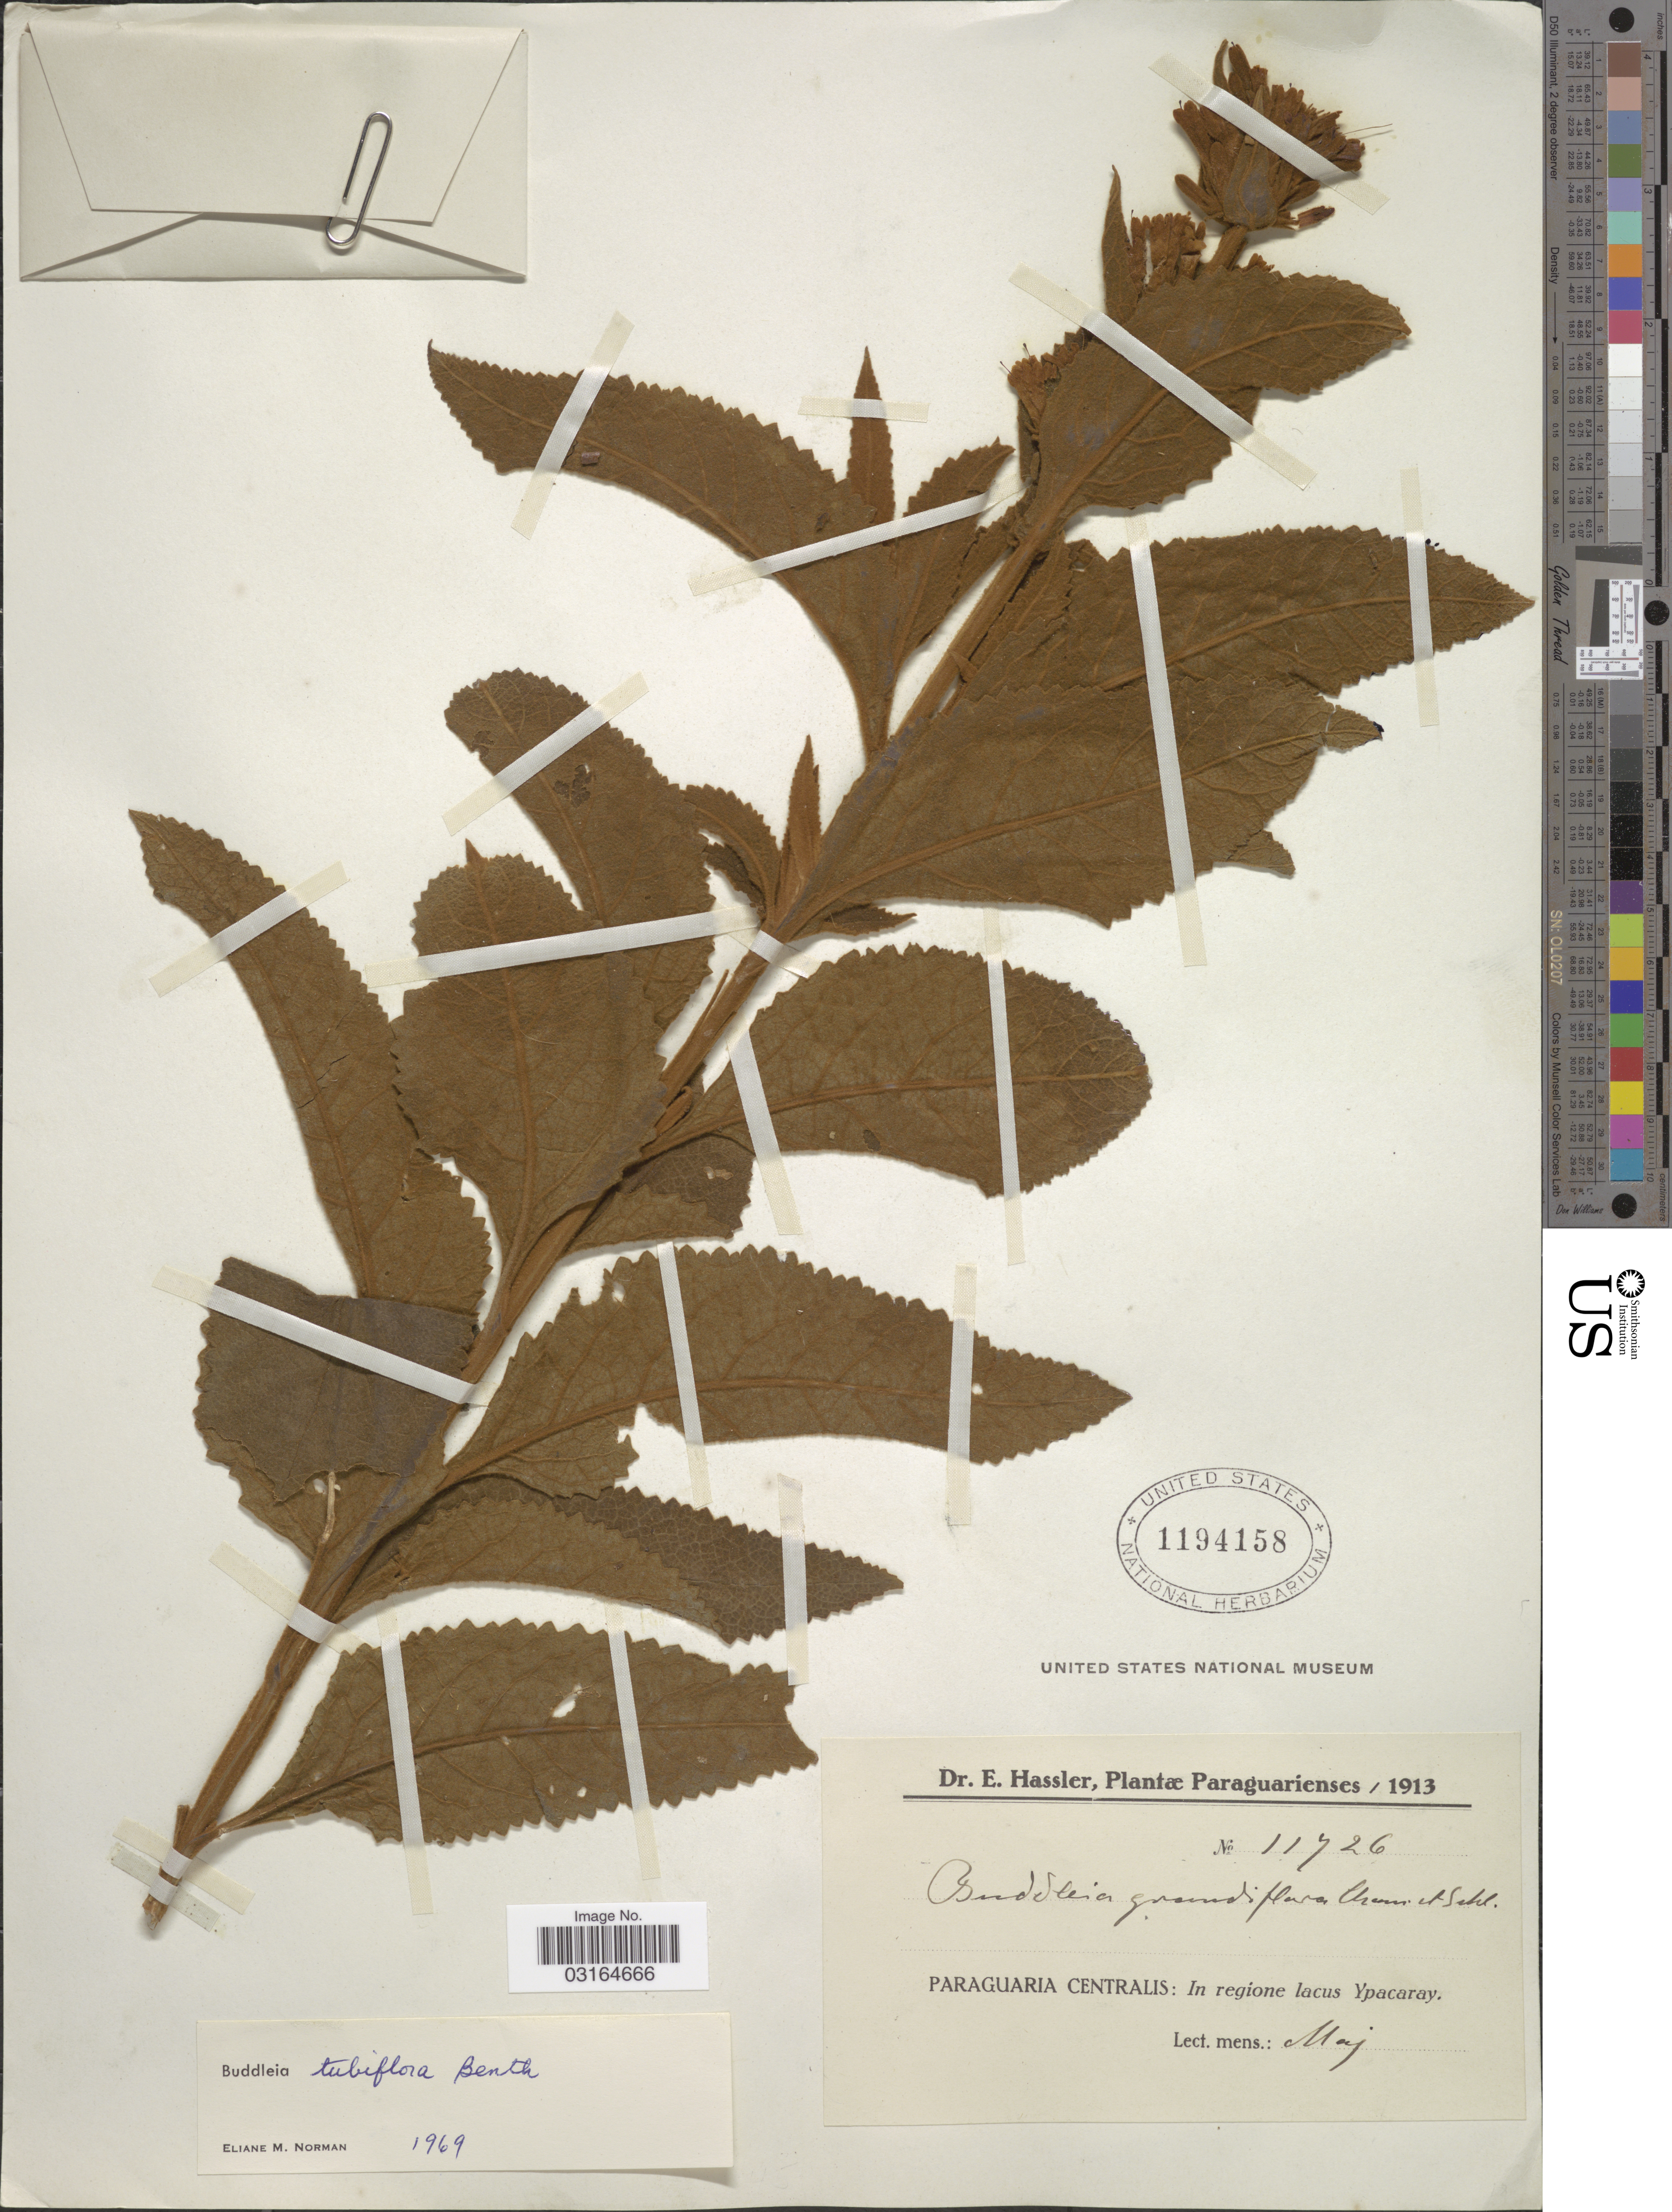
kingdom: Plantae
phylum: Tracheophyta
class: Magnoliopsida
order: Lamiales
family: Scrophulariaceae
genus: Buddleja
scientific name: Buddleja tubiflora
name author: Benth.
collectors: E. Hassler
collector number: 11726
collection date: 1913-05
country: Paraguay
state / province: Central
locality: Paraguaria Centralis: In regione lacus Ypacaray.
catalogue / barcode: US 1194158